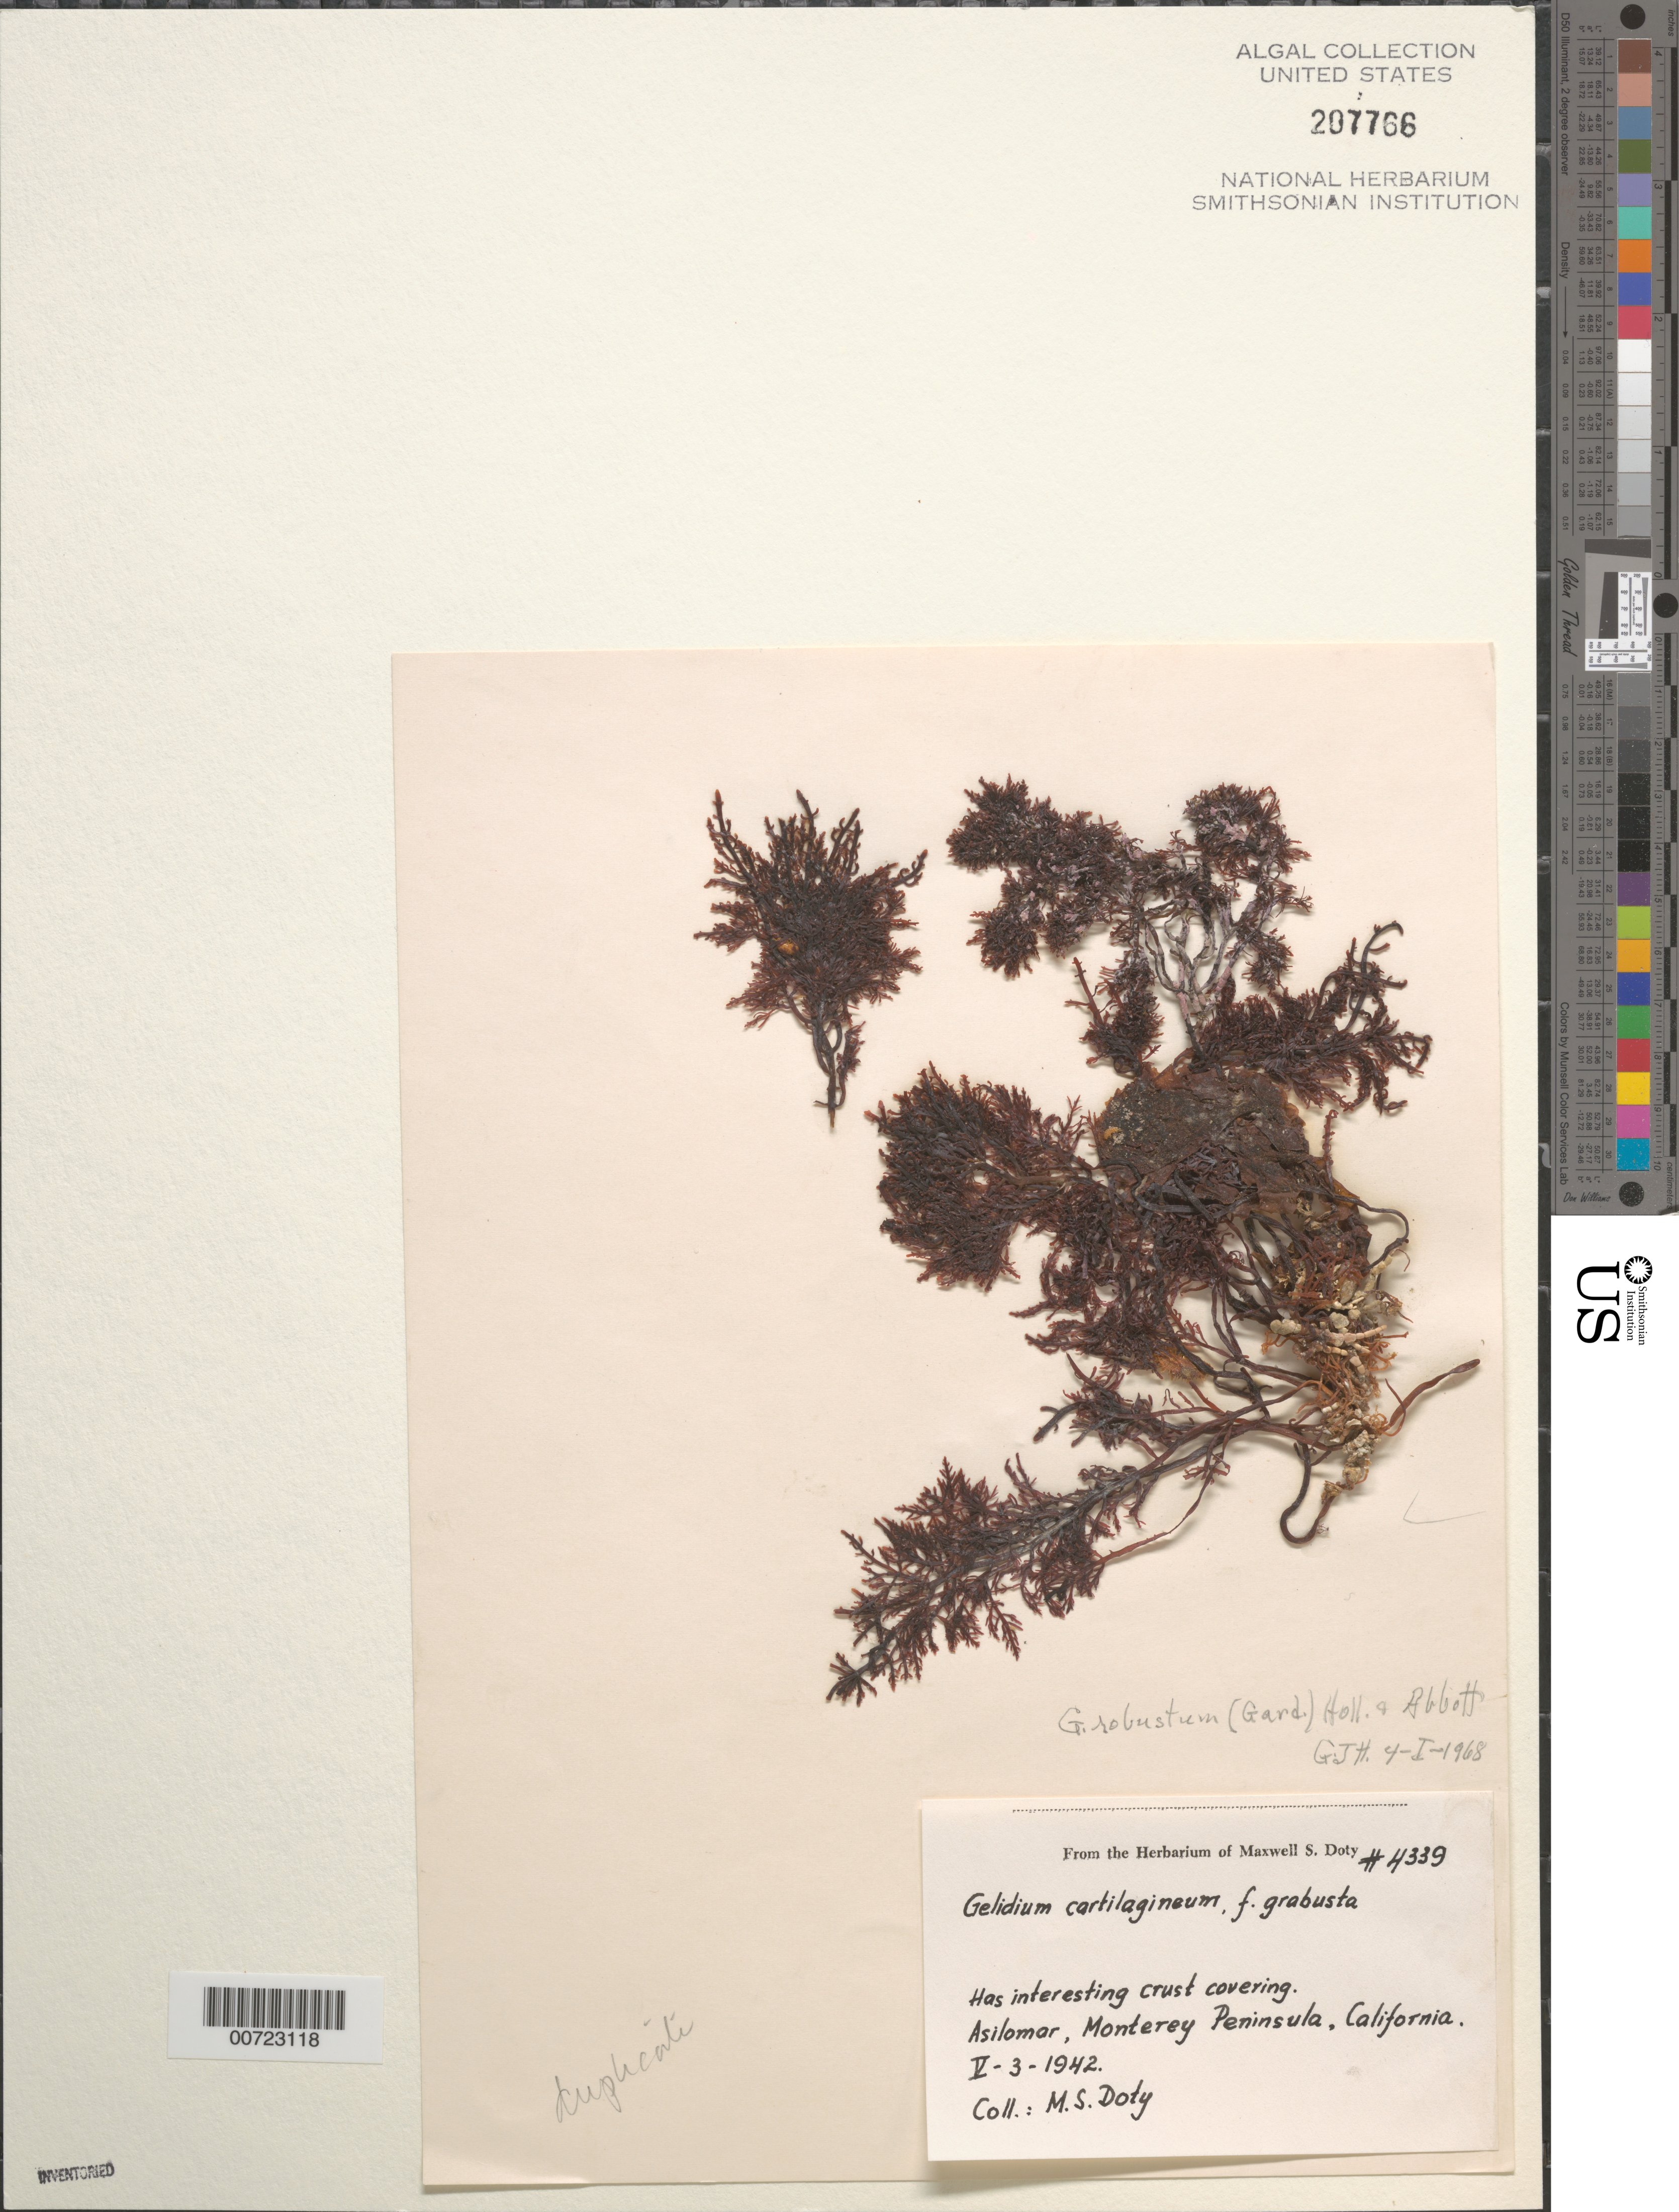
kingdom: Plantae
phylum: Rhodophyta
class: Florideophyceae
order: Gelidiales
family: Gelidiaceae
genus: Gelidium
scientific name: Gelidium robustum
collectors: M. S. Doty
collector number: MSD 4339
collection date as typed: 03 May 1942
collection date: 1942-05-03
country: United States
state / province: California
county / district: Monterey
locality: Asilomar, Monterey Peninsula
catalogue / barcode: US 207766